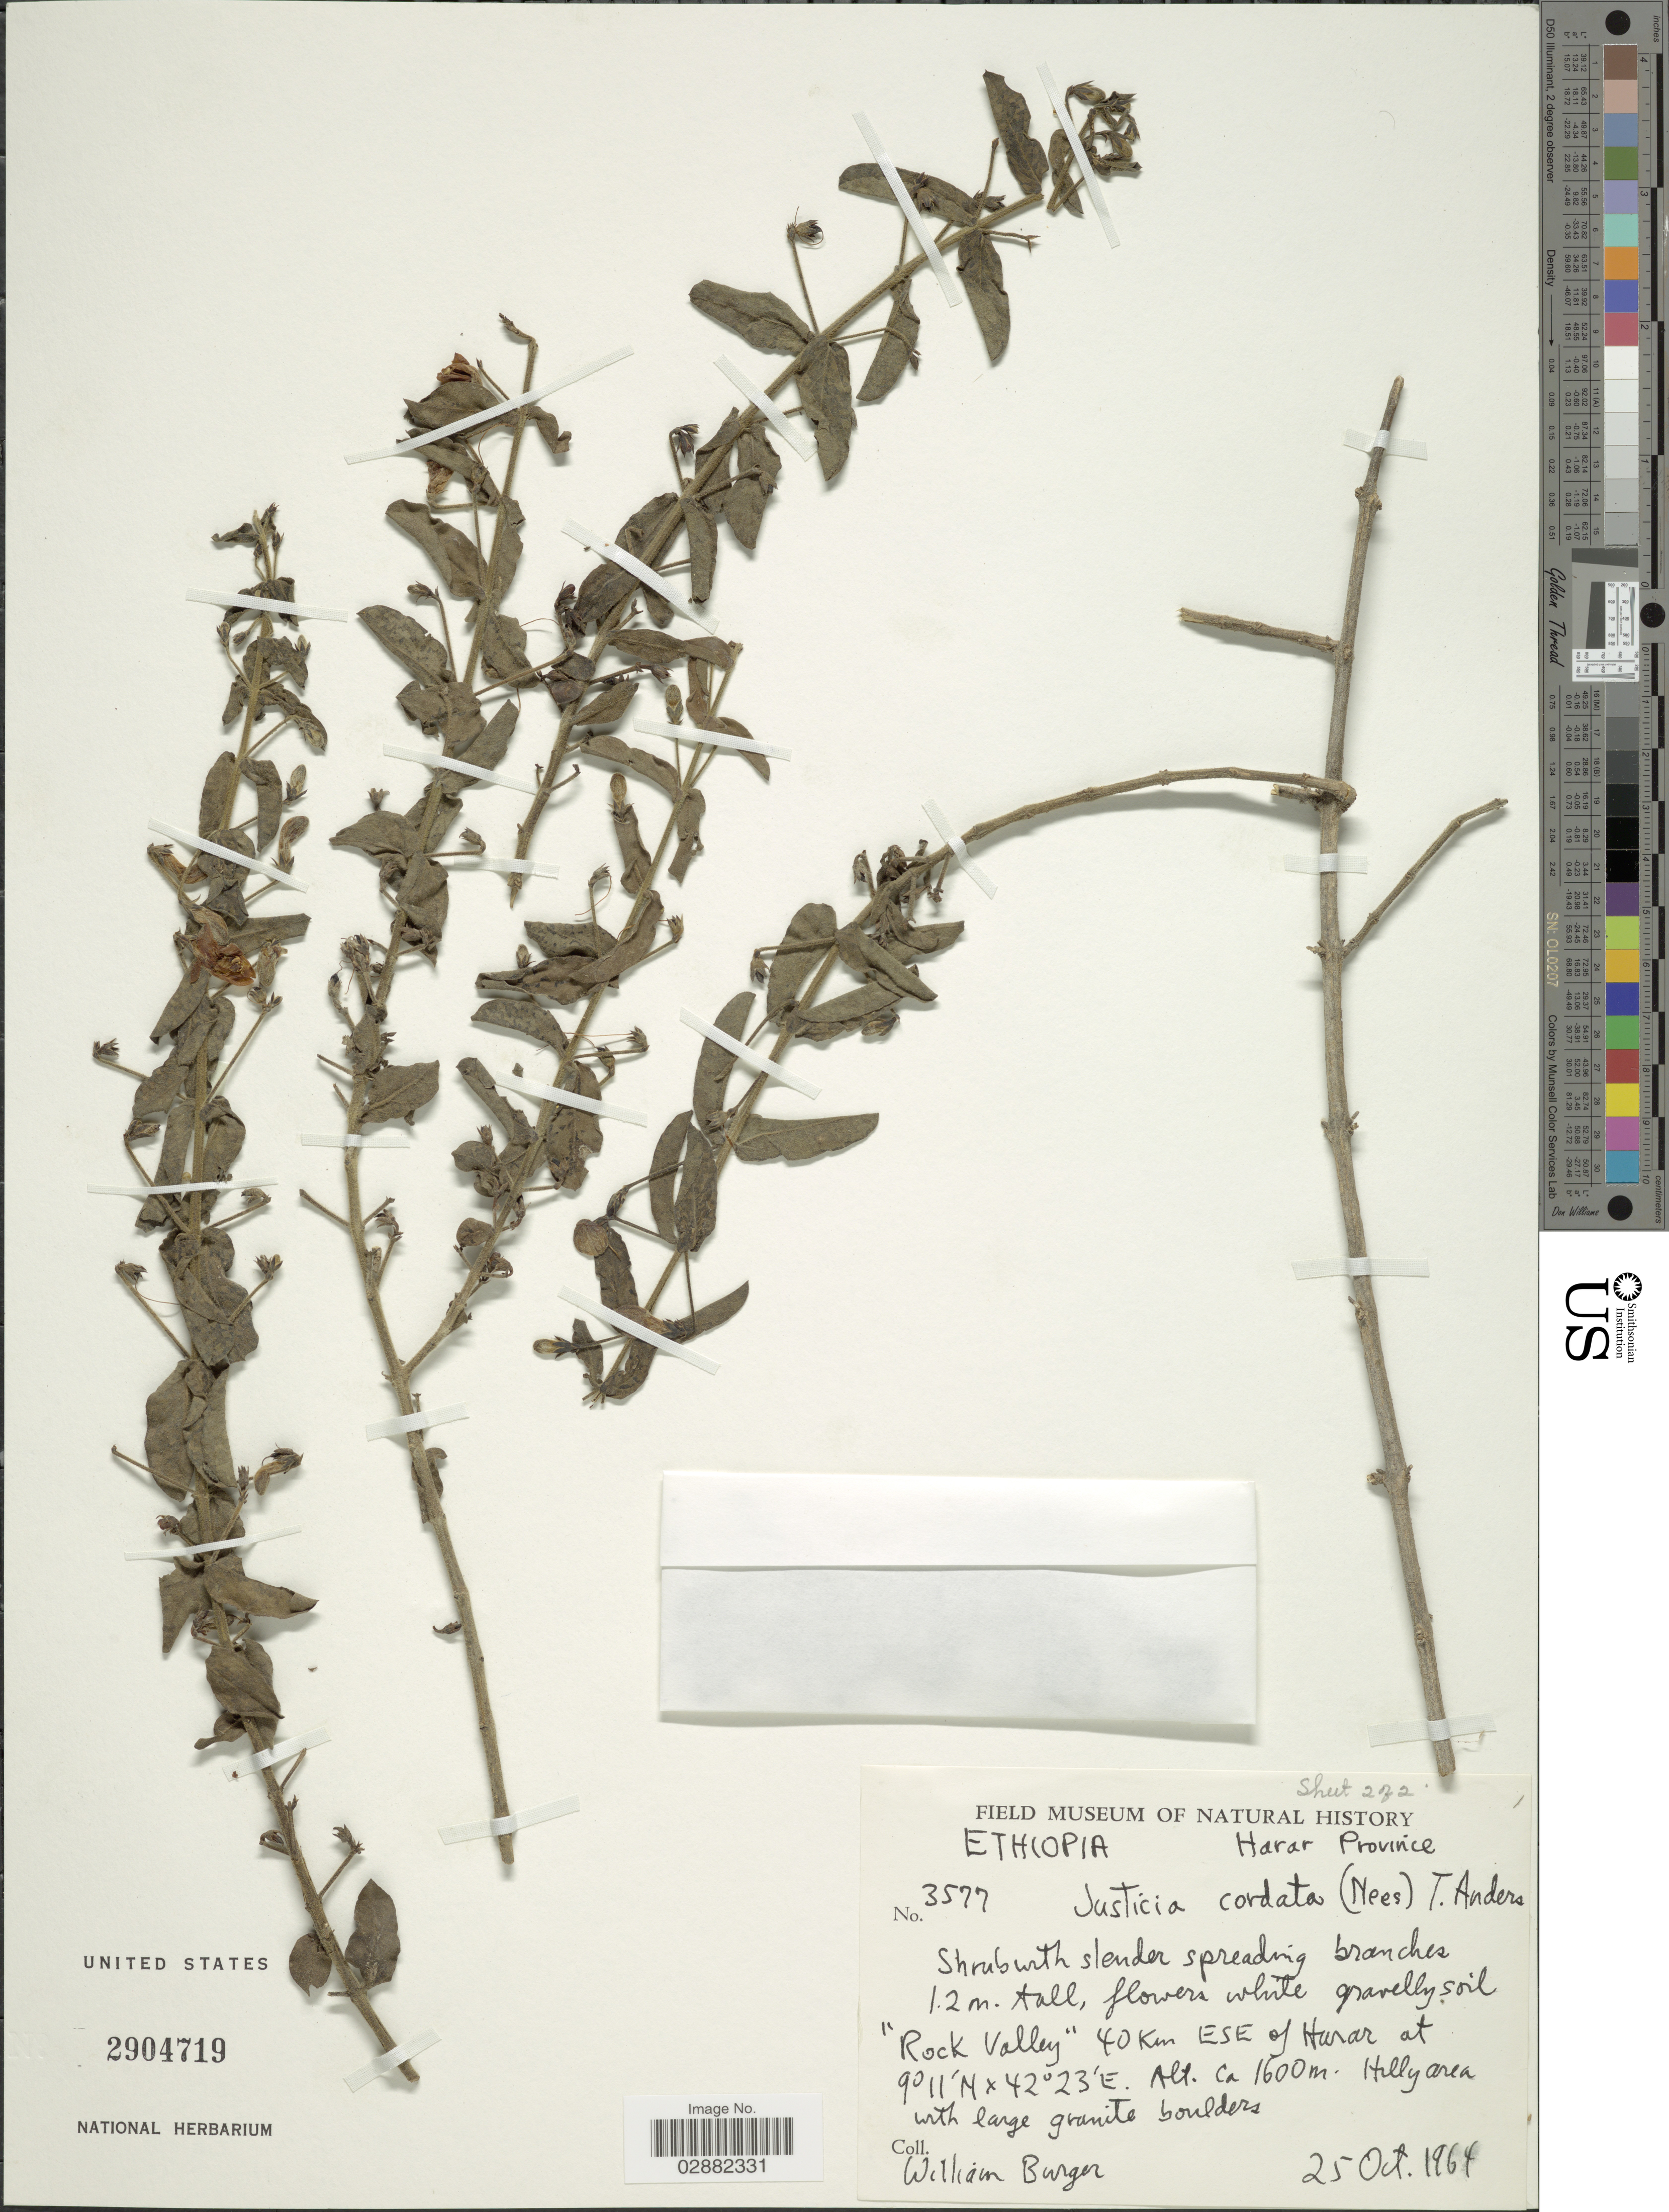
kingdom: Plantae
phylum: Tracheophyta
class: Magnoliopsida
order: Lamiales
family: Acanthaceae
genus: Justicia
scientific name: Justicia cordata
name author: (Nees) T. Anderson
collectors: W. Burger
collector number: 3577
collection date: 1964-10-25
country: Ethiopia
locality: Harar Province. "Rock Valley" 40 km. ESE of Harar.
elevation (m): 1600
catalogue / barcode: US 2904719